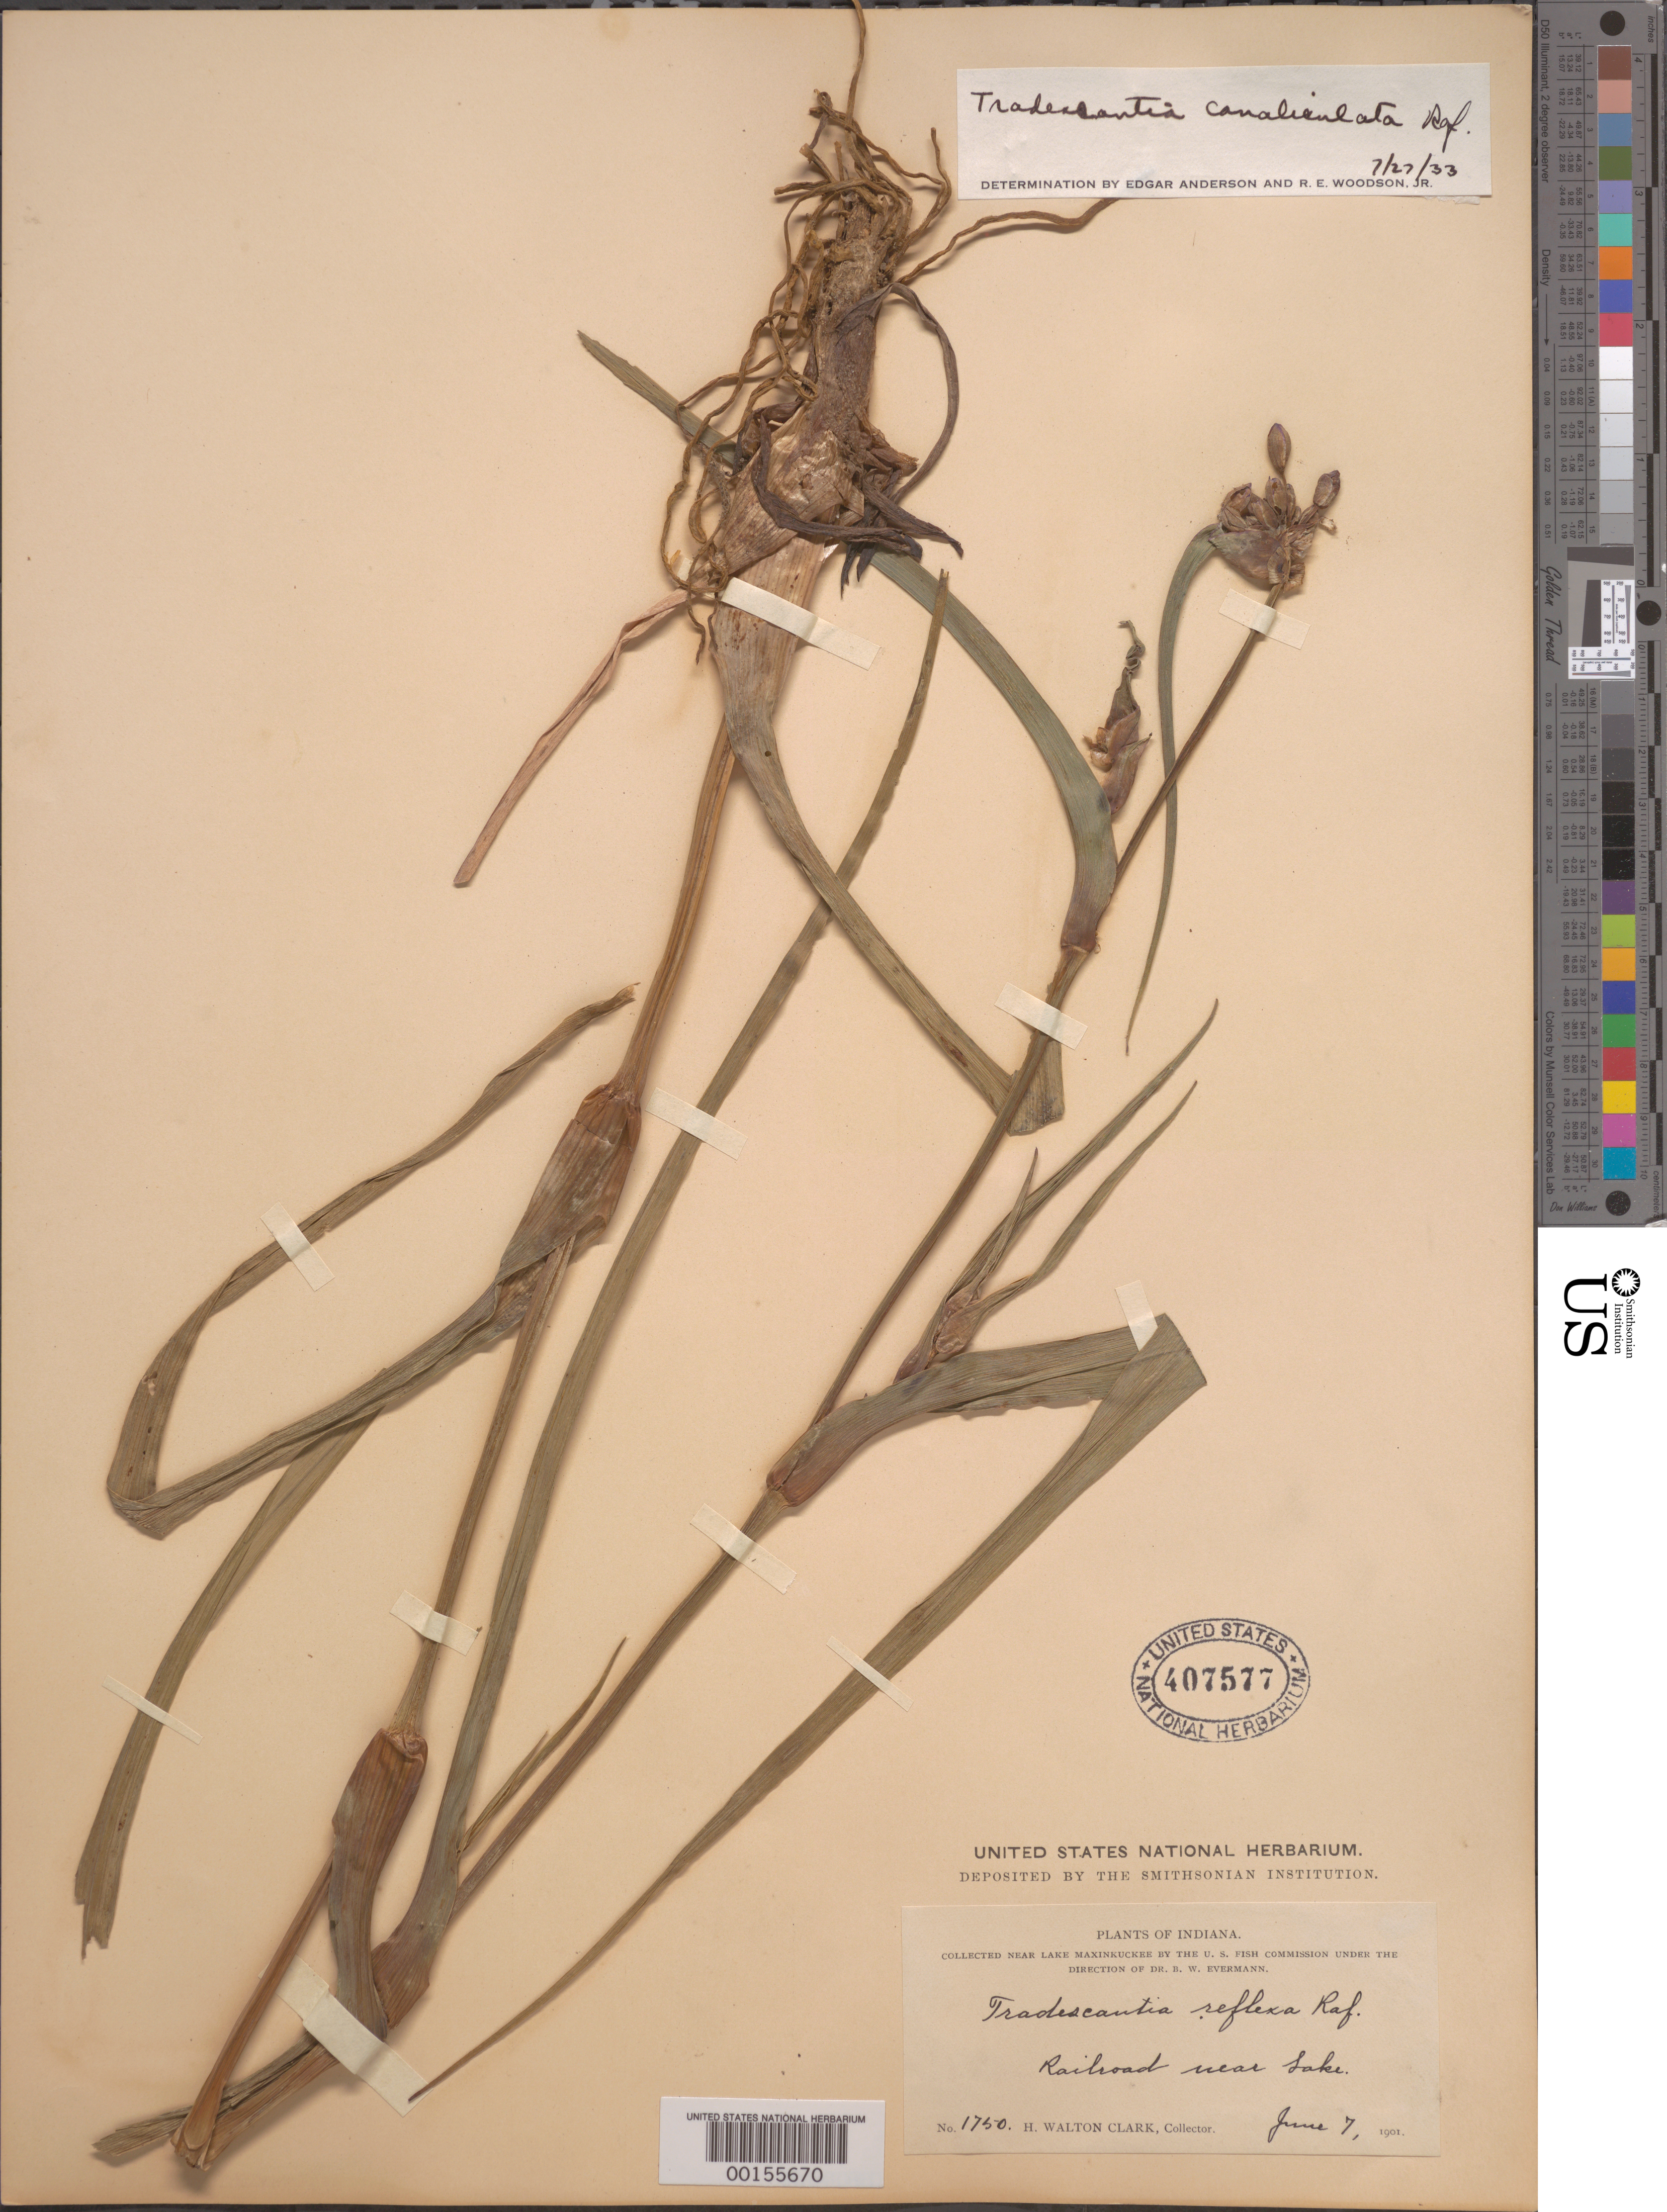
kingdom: Plantae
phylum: Tracheophyta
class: Liliopsida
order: Commelinales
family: Commelinaceae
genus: Tradescantia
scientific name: Tradescantia ohiensis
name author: Raf.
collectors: H. W. Clark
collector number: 1750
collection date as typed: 07 Jun 1901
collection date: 1901-06-07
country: United States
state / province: Indiana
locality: Near lake maxinkuckee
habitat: Railroad embankment near lake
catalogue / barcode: US 407577